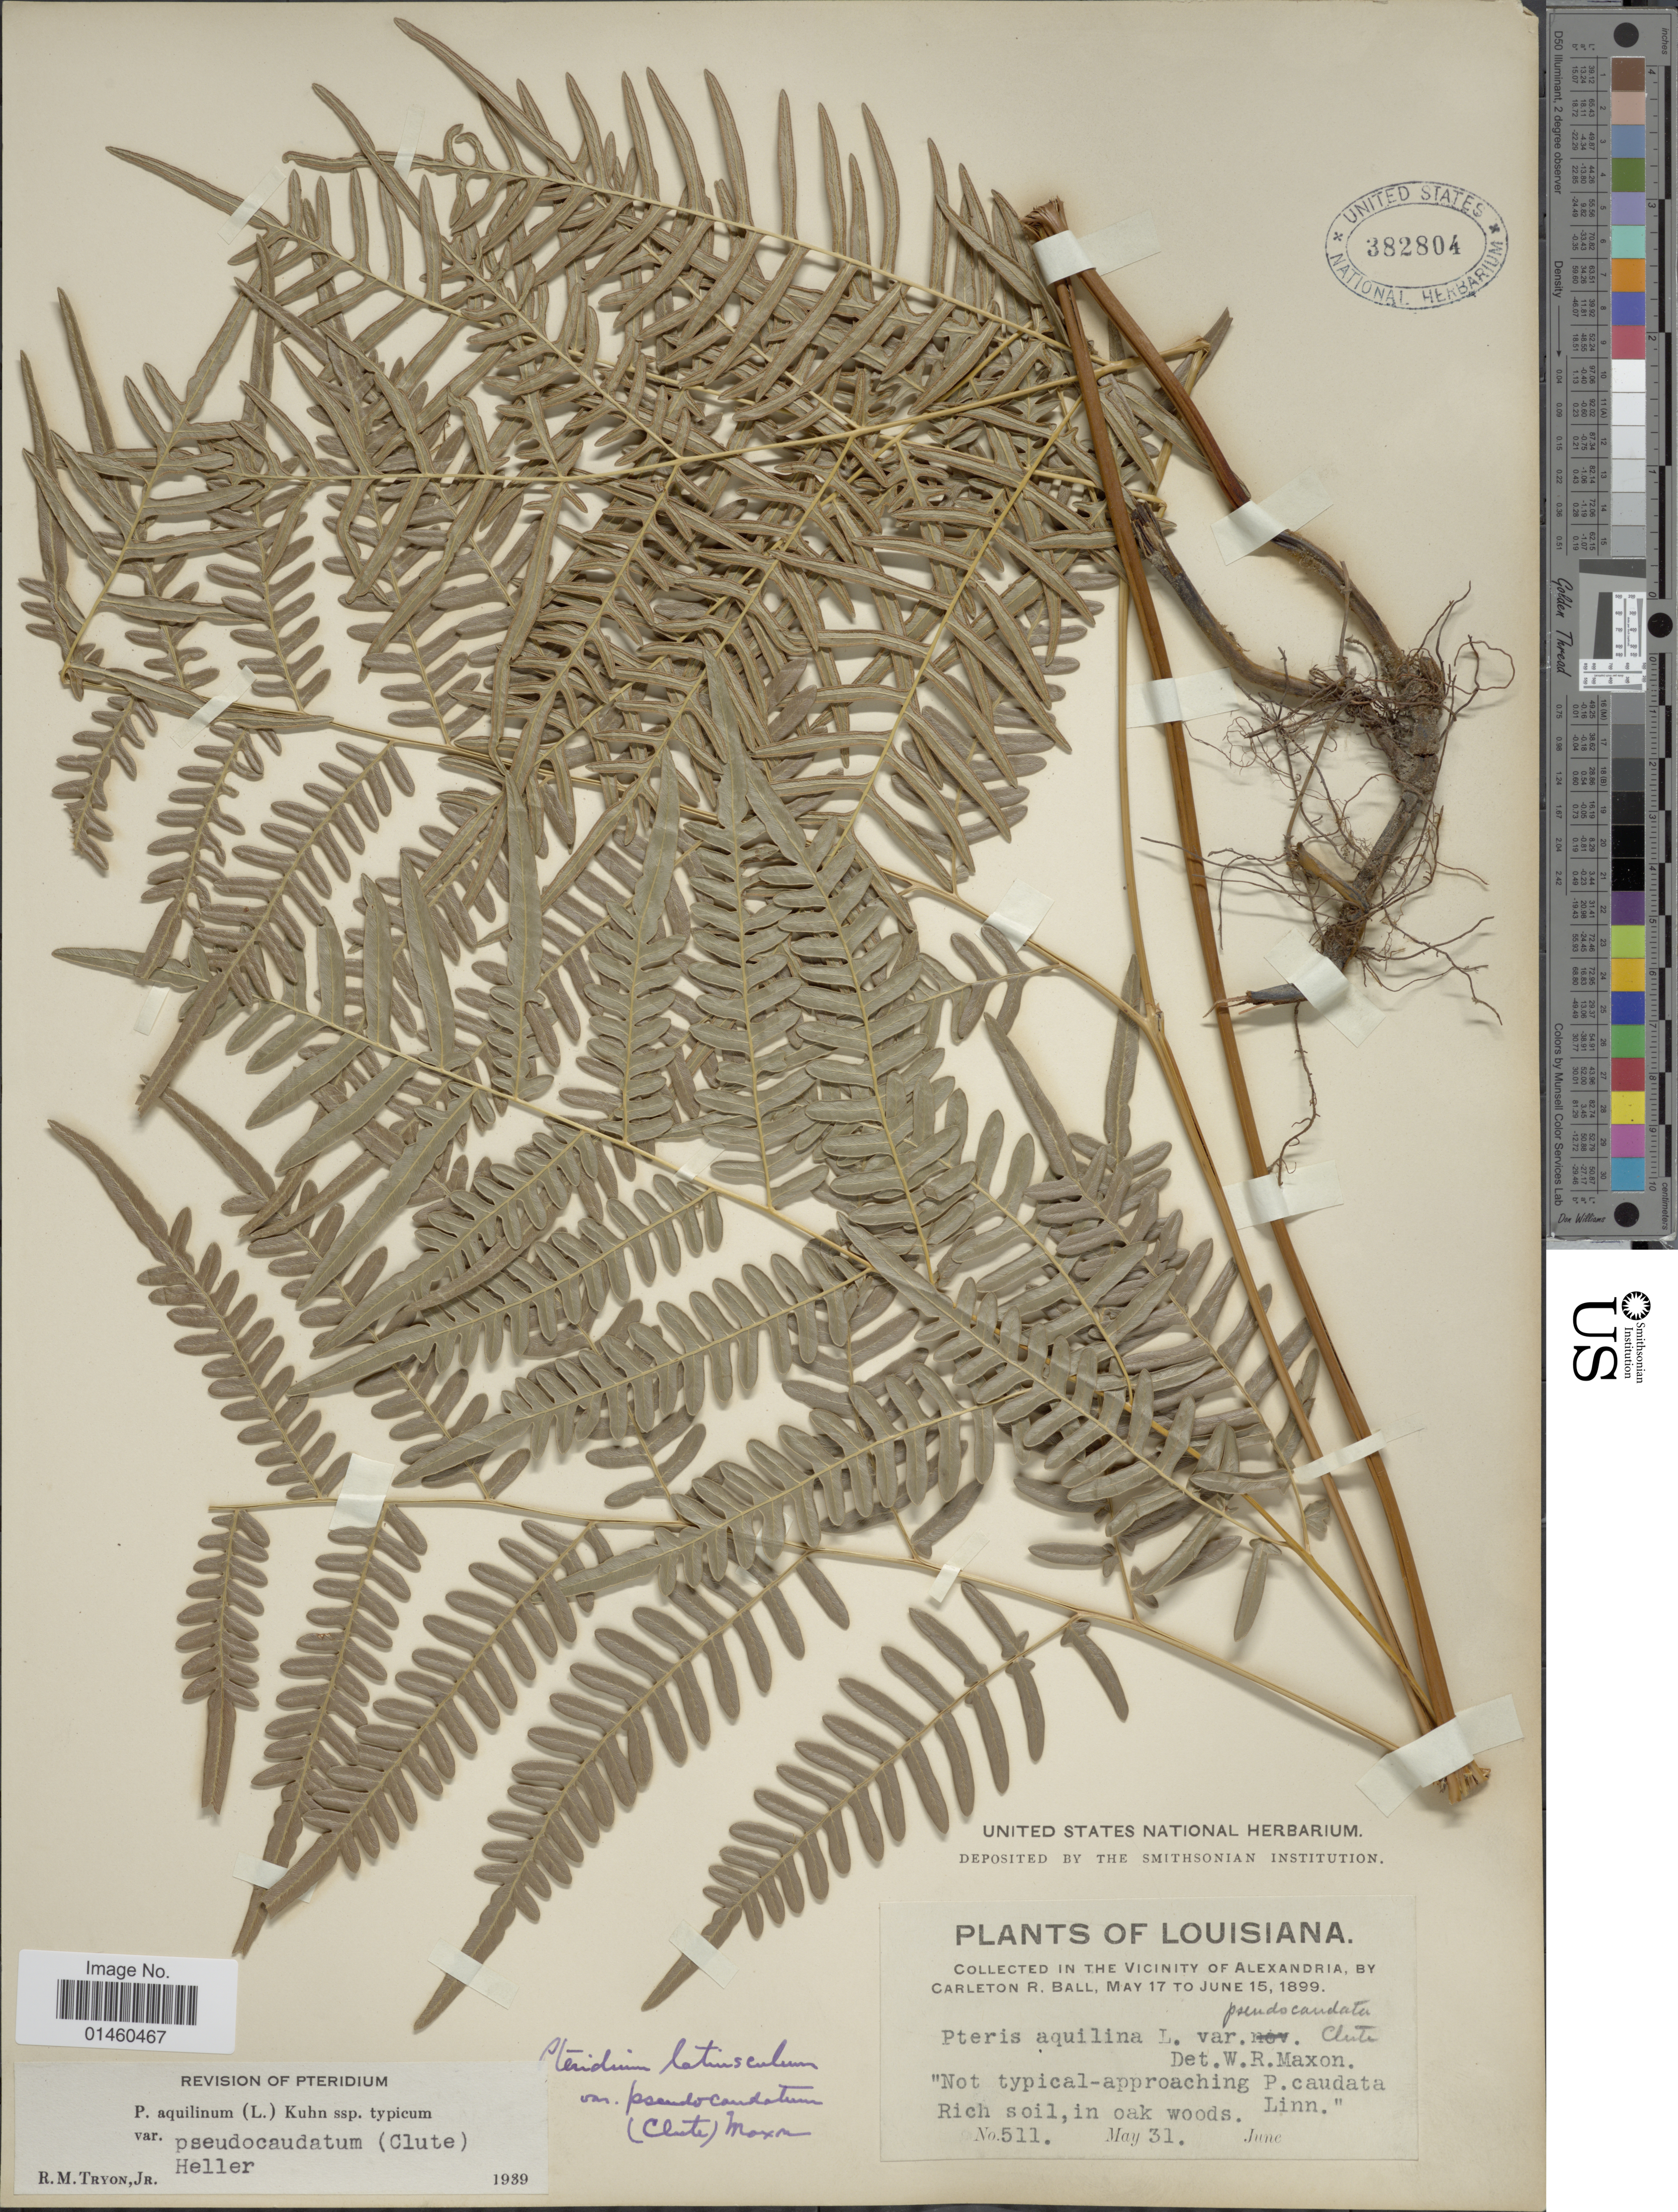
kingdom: Plantae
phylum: Tracheophyta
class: Polypodiopsida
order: Polypodiales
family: Dennstaedtiaceae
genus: Pteridium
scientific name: Pteridium aquilinum var. pseudocaudatum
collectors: C. R. Ball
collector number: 511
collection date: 1899-05-31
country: United States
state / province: Louisiana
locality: Vicinity of Alexandria.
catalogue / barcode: US 382804